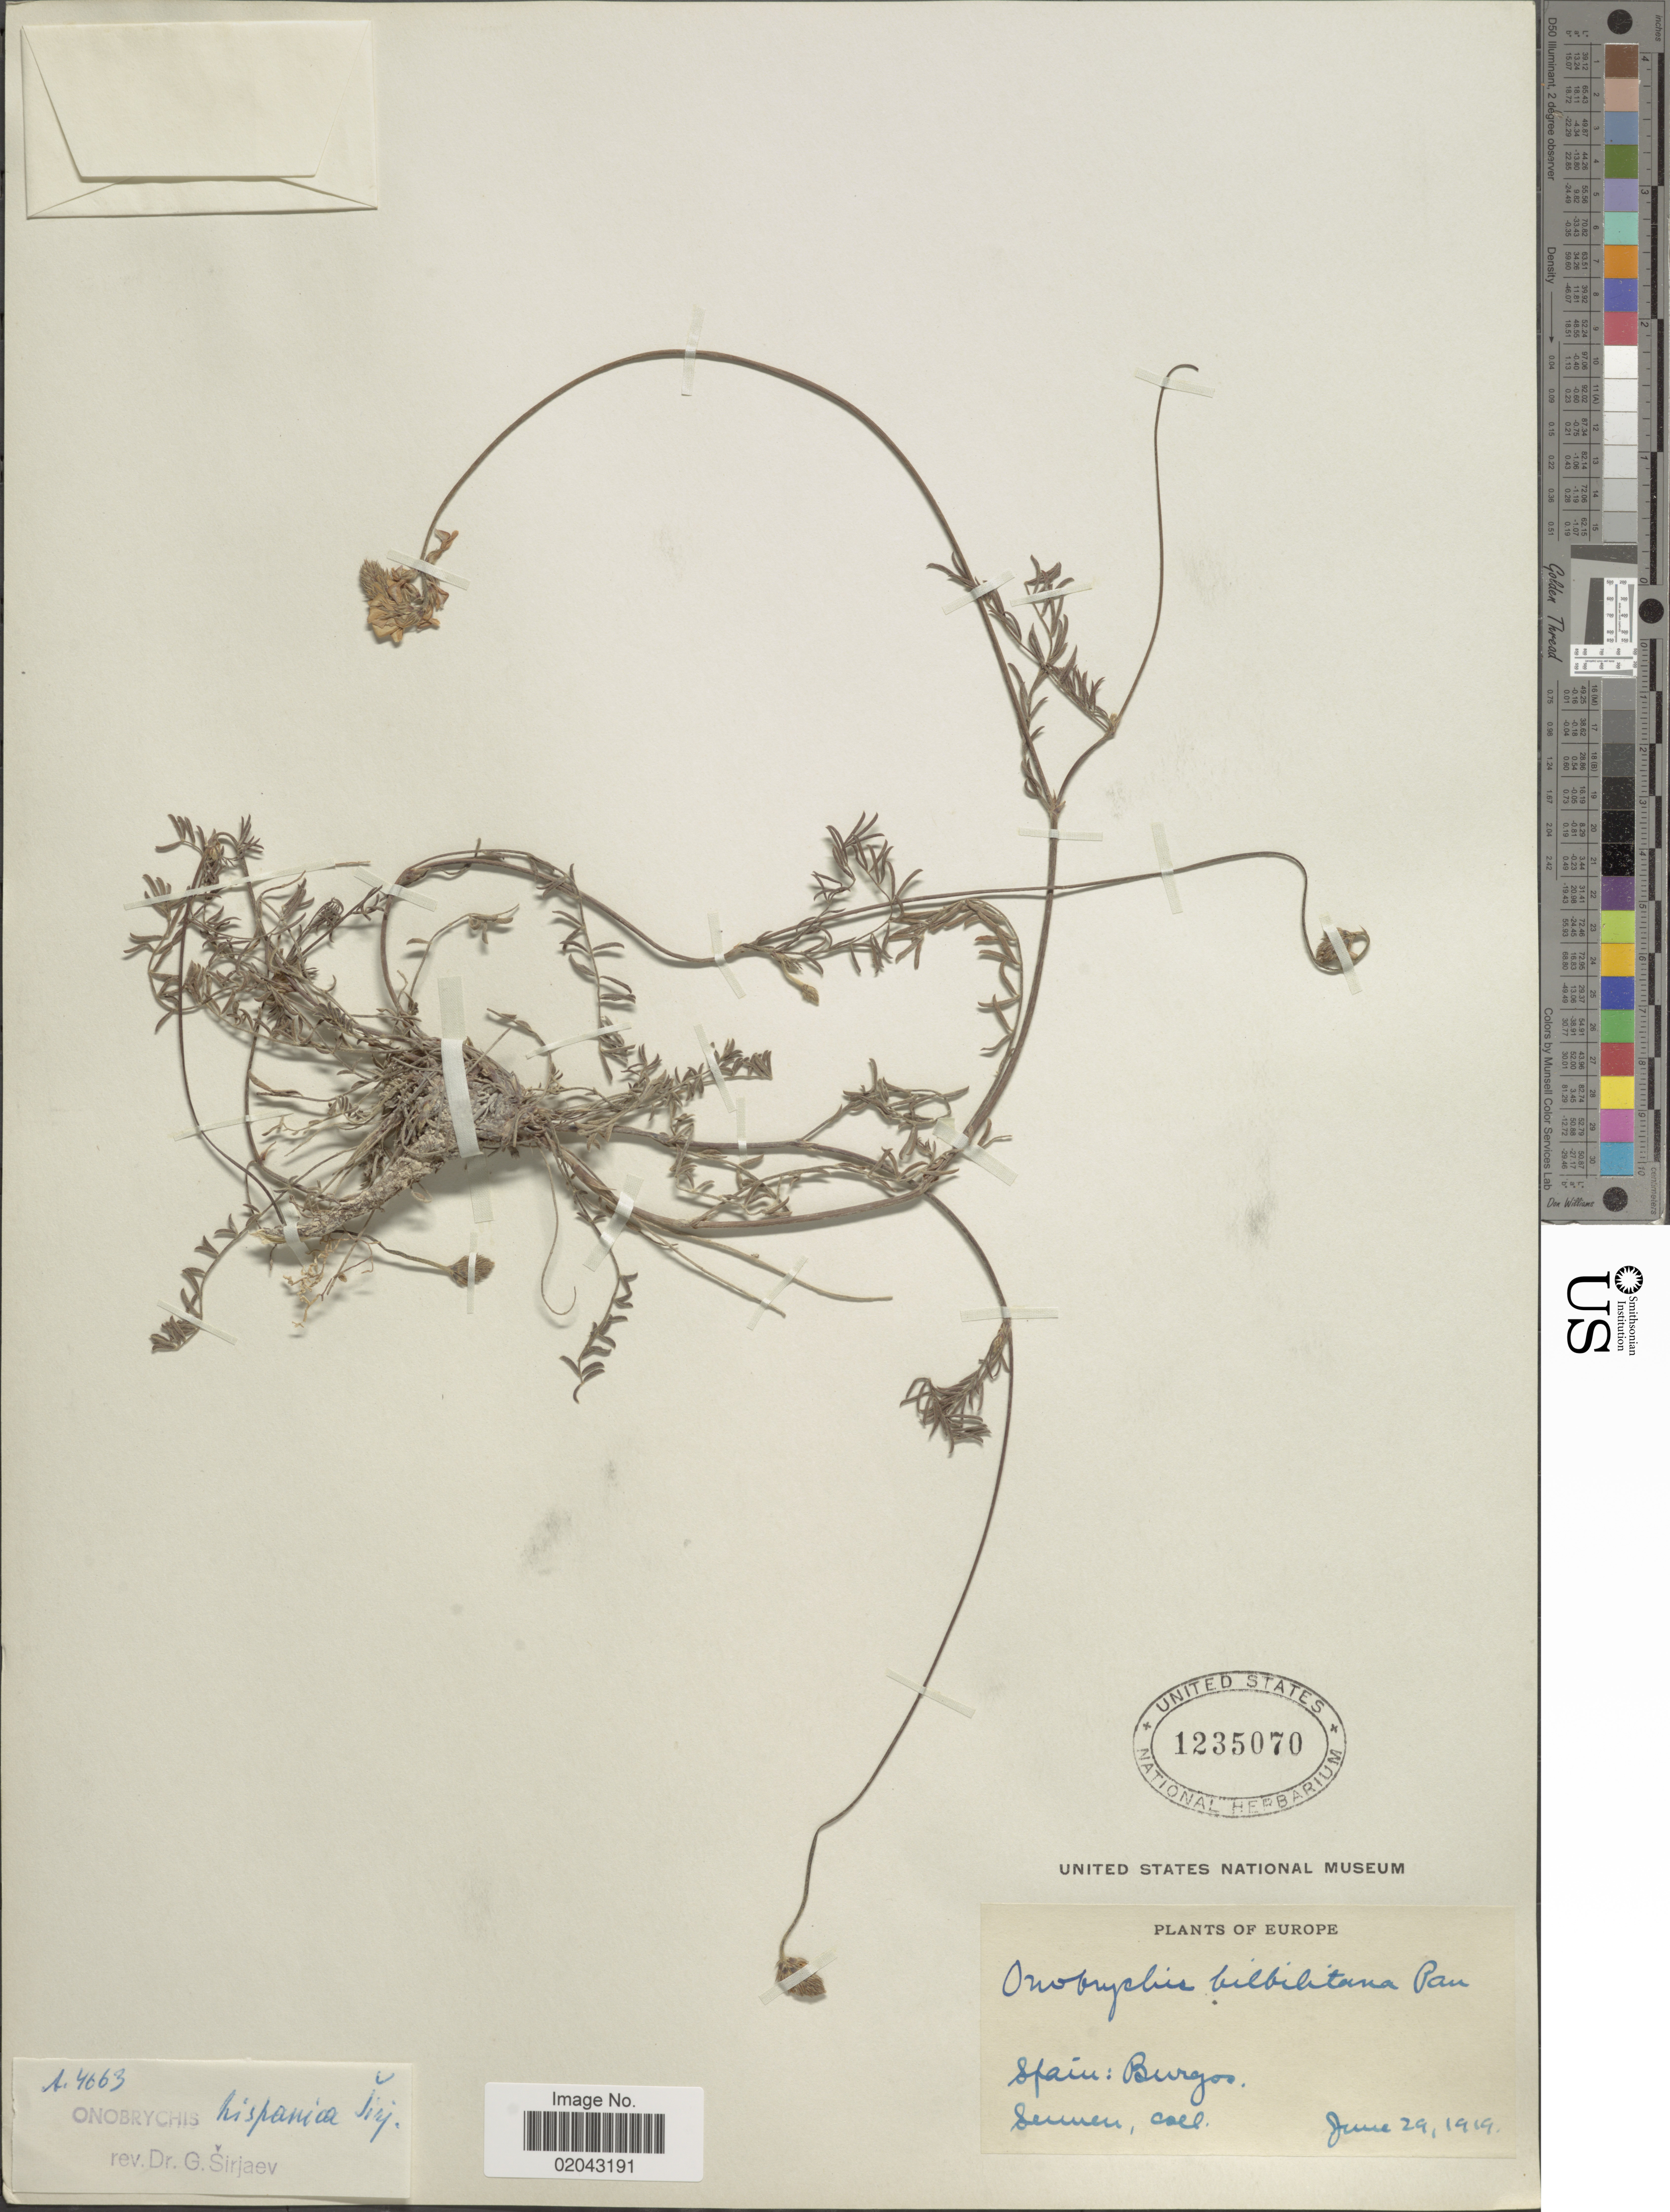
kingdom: Plantae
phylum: Tracheophyta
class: Magnoliopsida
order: Fabales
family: Fabaceae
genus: Onobrychis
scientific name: Onobrychis hispanica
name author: Širj.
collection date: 1919-06-29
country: Spain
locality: Europe, Spain.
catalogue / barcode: US 1235070